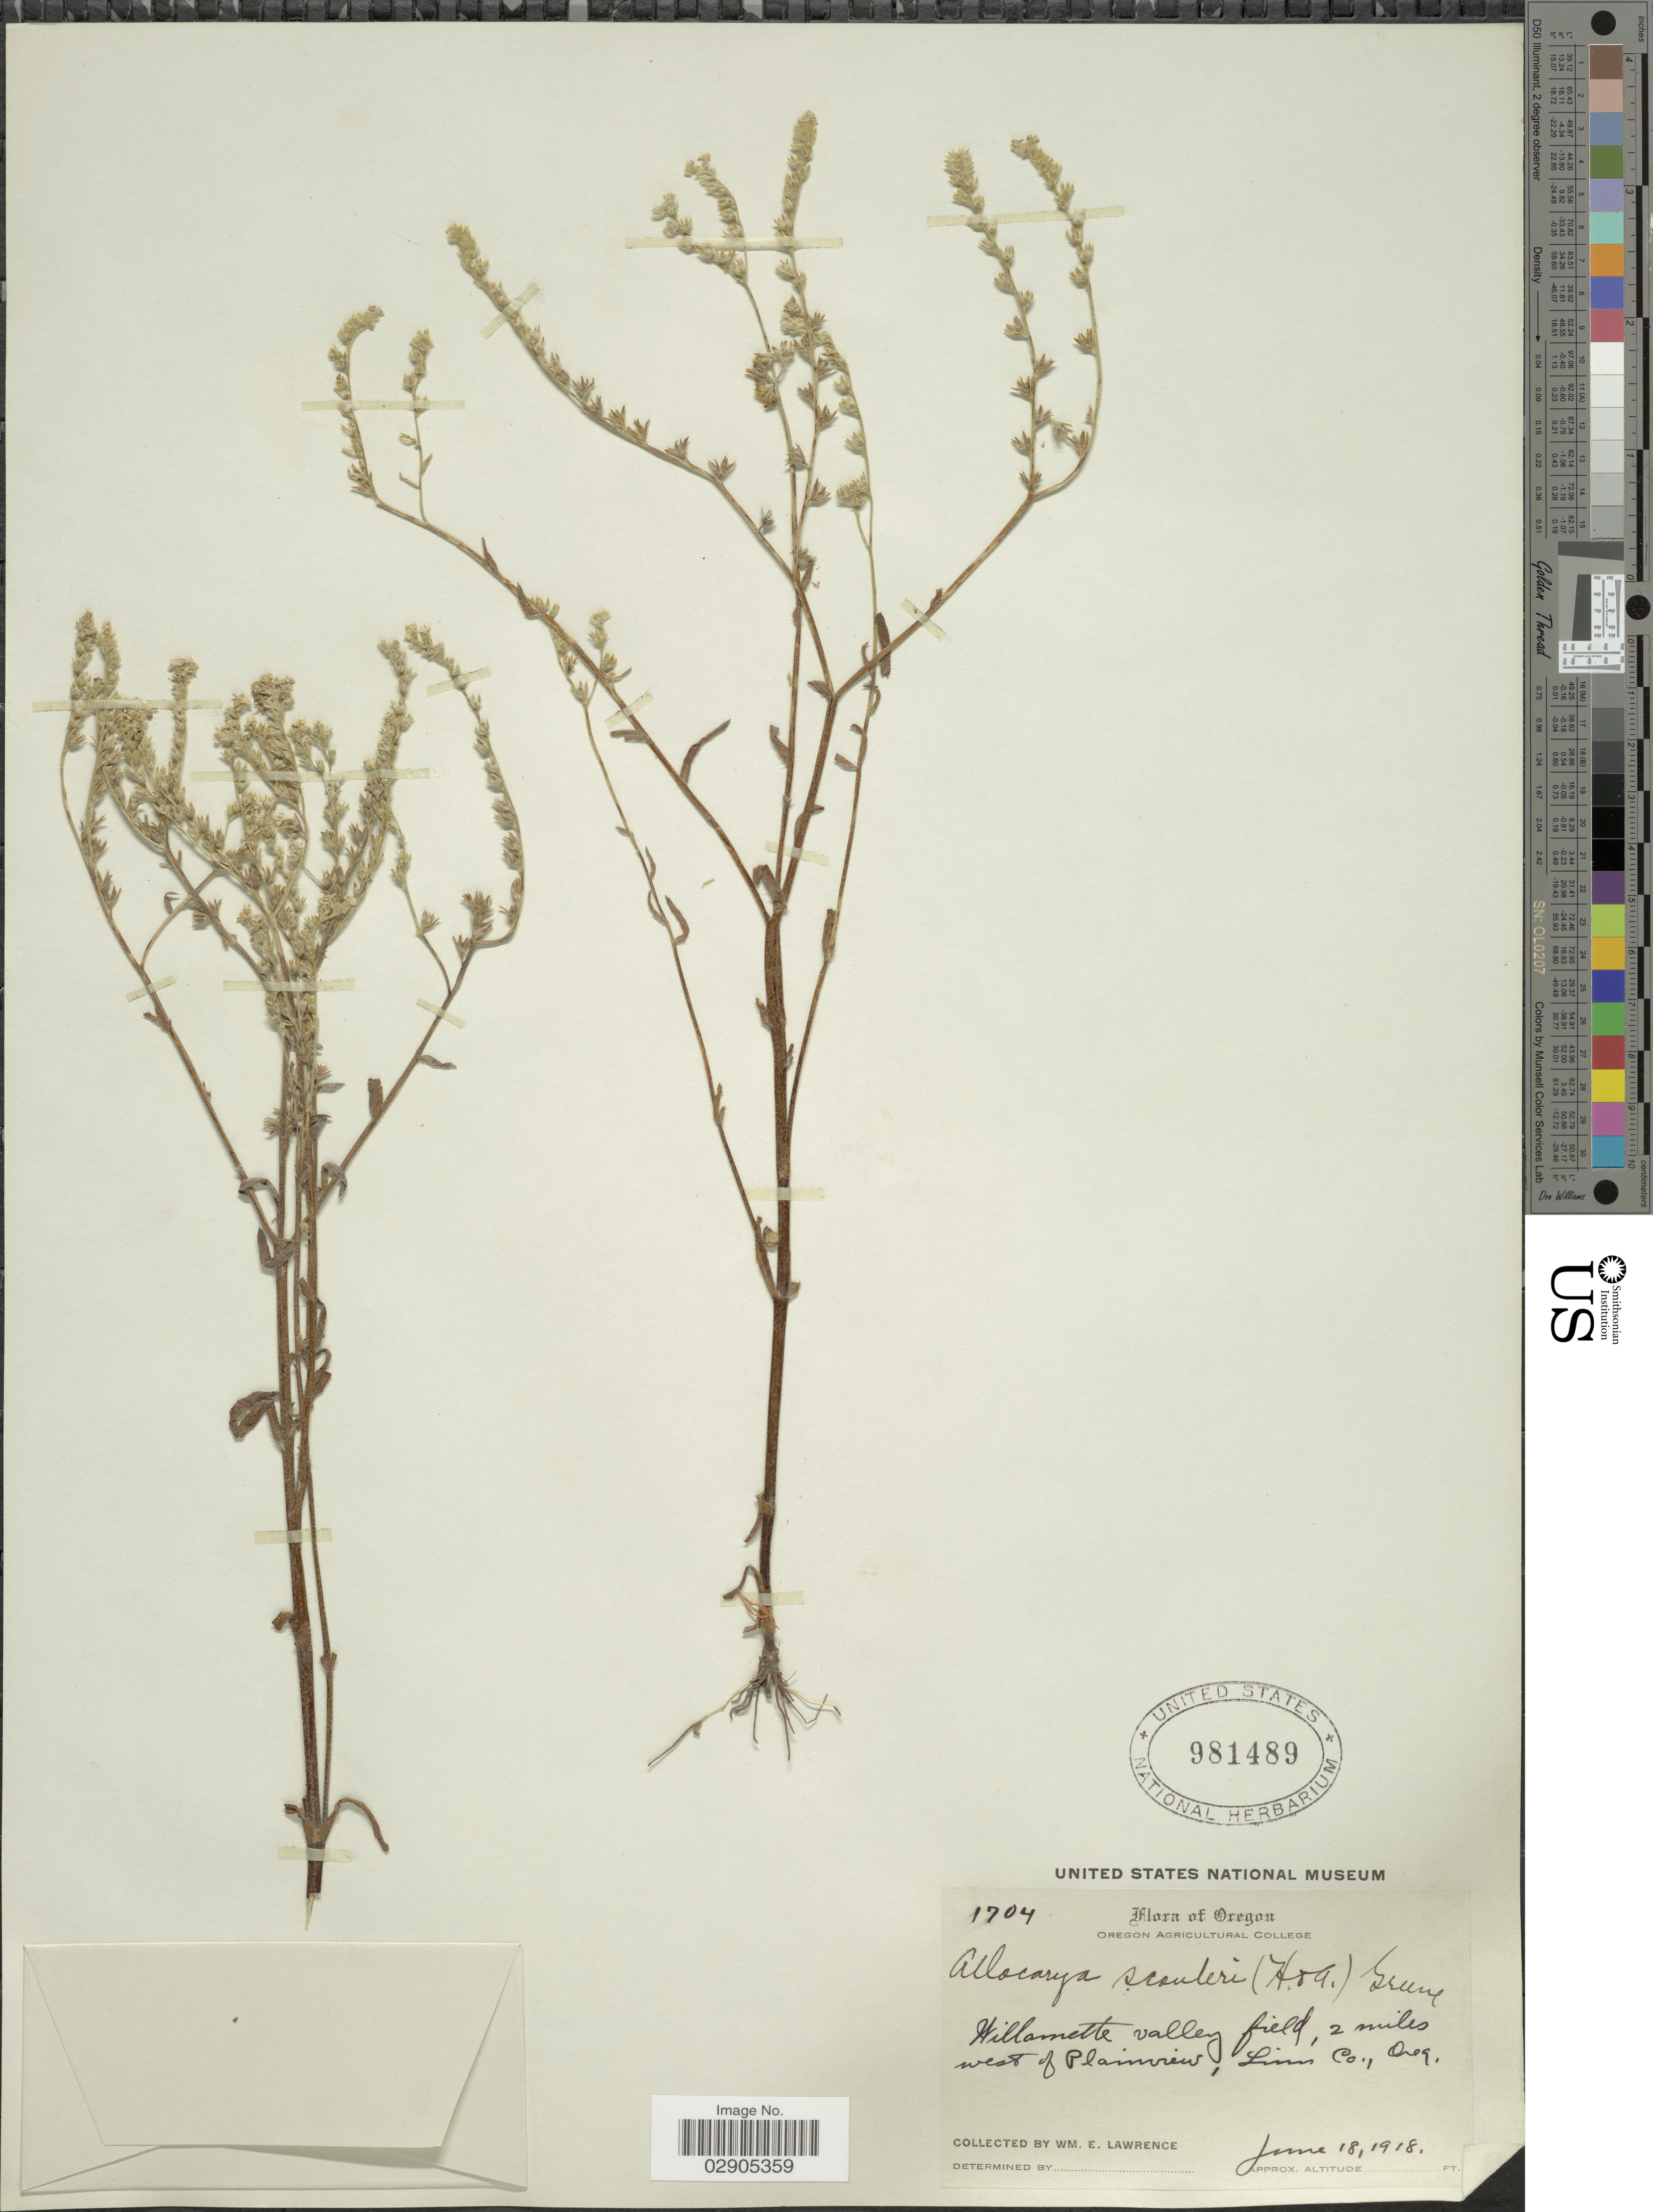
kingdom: Plantae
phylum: Tracheophyta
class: Magnoliopsida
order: Boraginales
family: Boraginaceae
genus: Allocarya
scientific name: Allocarya scouleri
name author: (Hook. & Arn.) S.W. Greene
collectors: W. Lawrence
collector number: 1704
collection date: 1918-06-18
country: United States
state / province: Oregon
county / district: Linn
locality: Willamette valley field, 2 miles west of Painview, Linn Co.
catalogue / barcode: US 981489